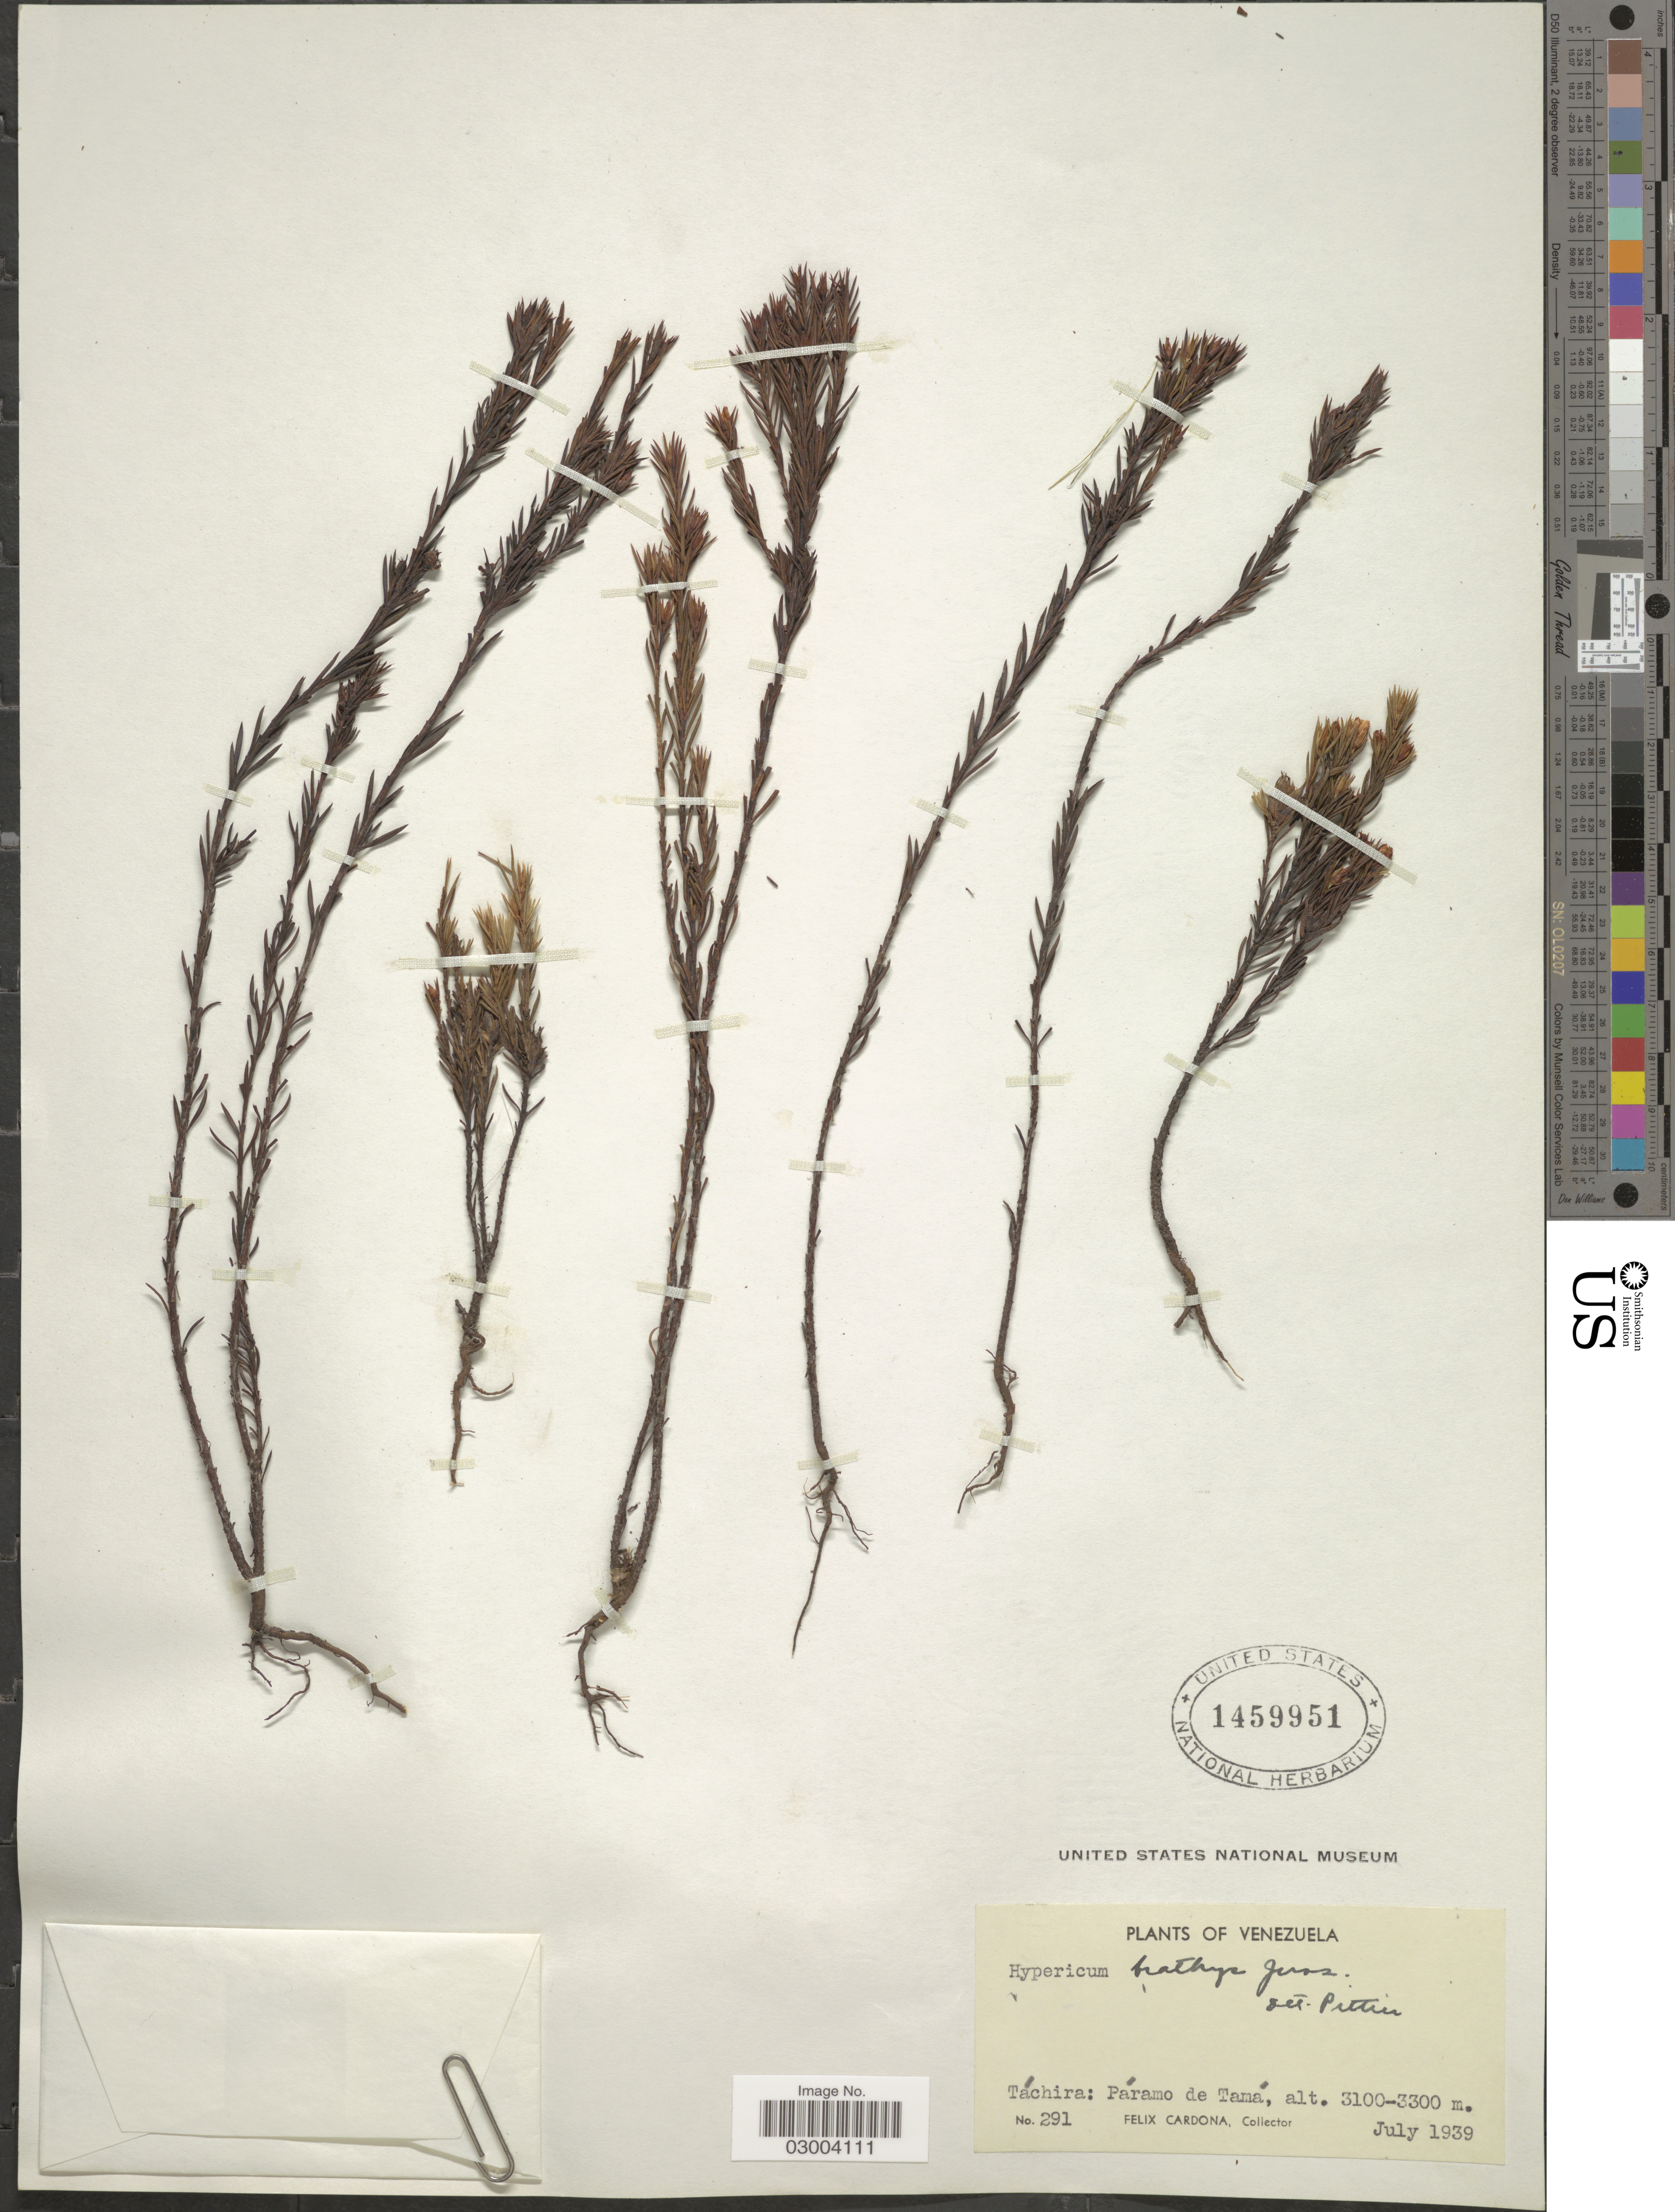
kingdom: Plantae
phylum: Tracheophyta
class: Magnoliopsida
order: Malpighiales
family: Hypericaceae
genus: Hypericum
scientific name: Hypericum pseudobrathys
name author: Turcz.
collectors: F. Cardona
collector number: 291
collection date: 1939-07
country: Venezuela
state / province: Tachira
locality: Táchira: Páramo de Tamá.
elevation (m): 3100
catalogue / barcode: US 1459951